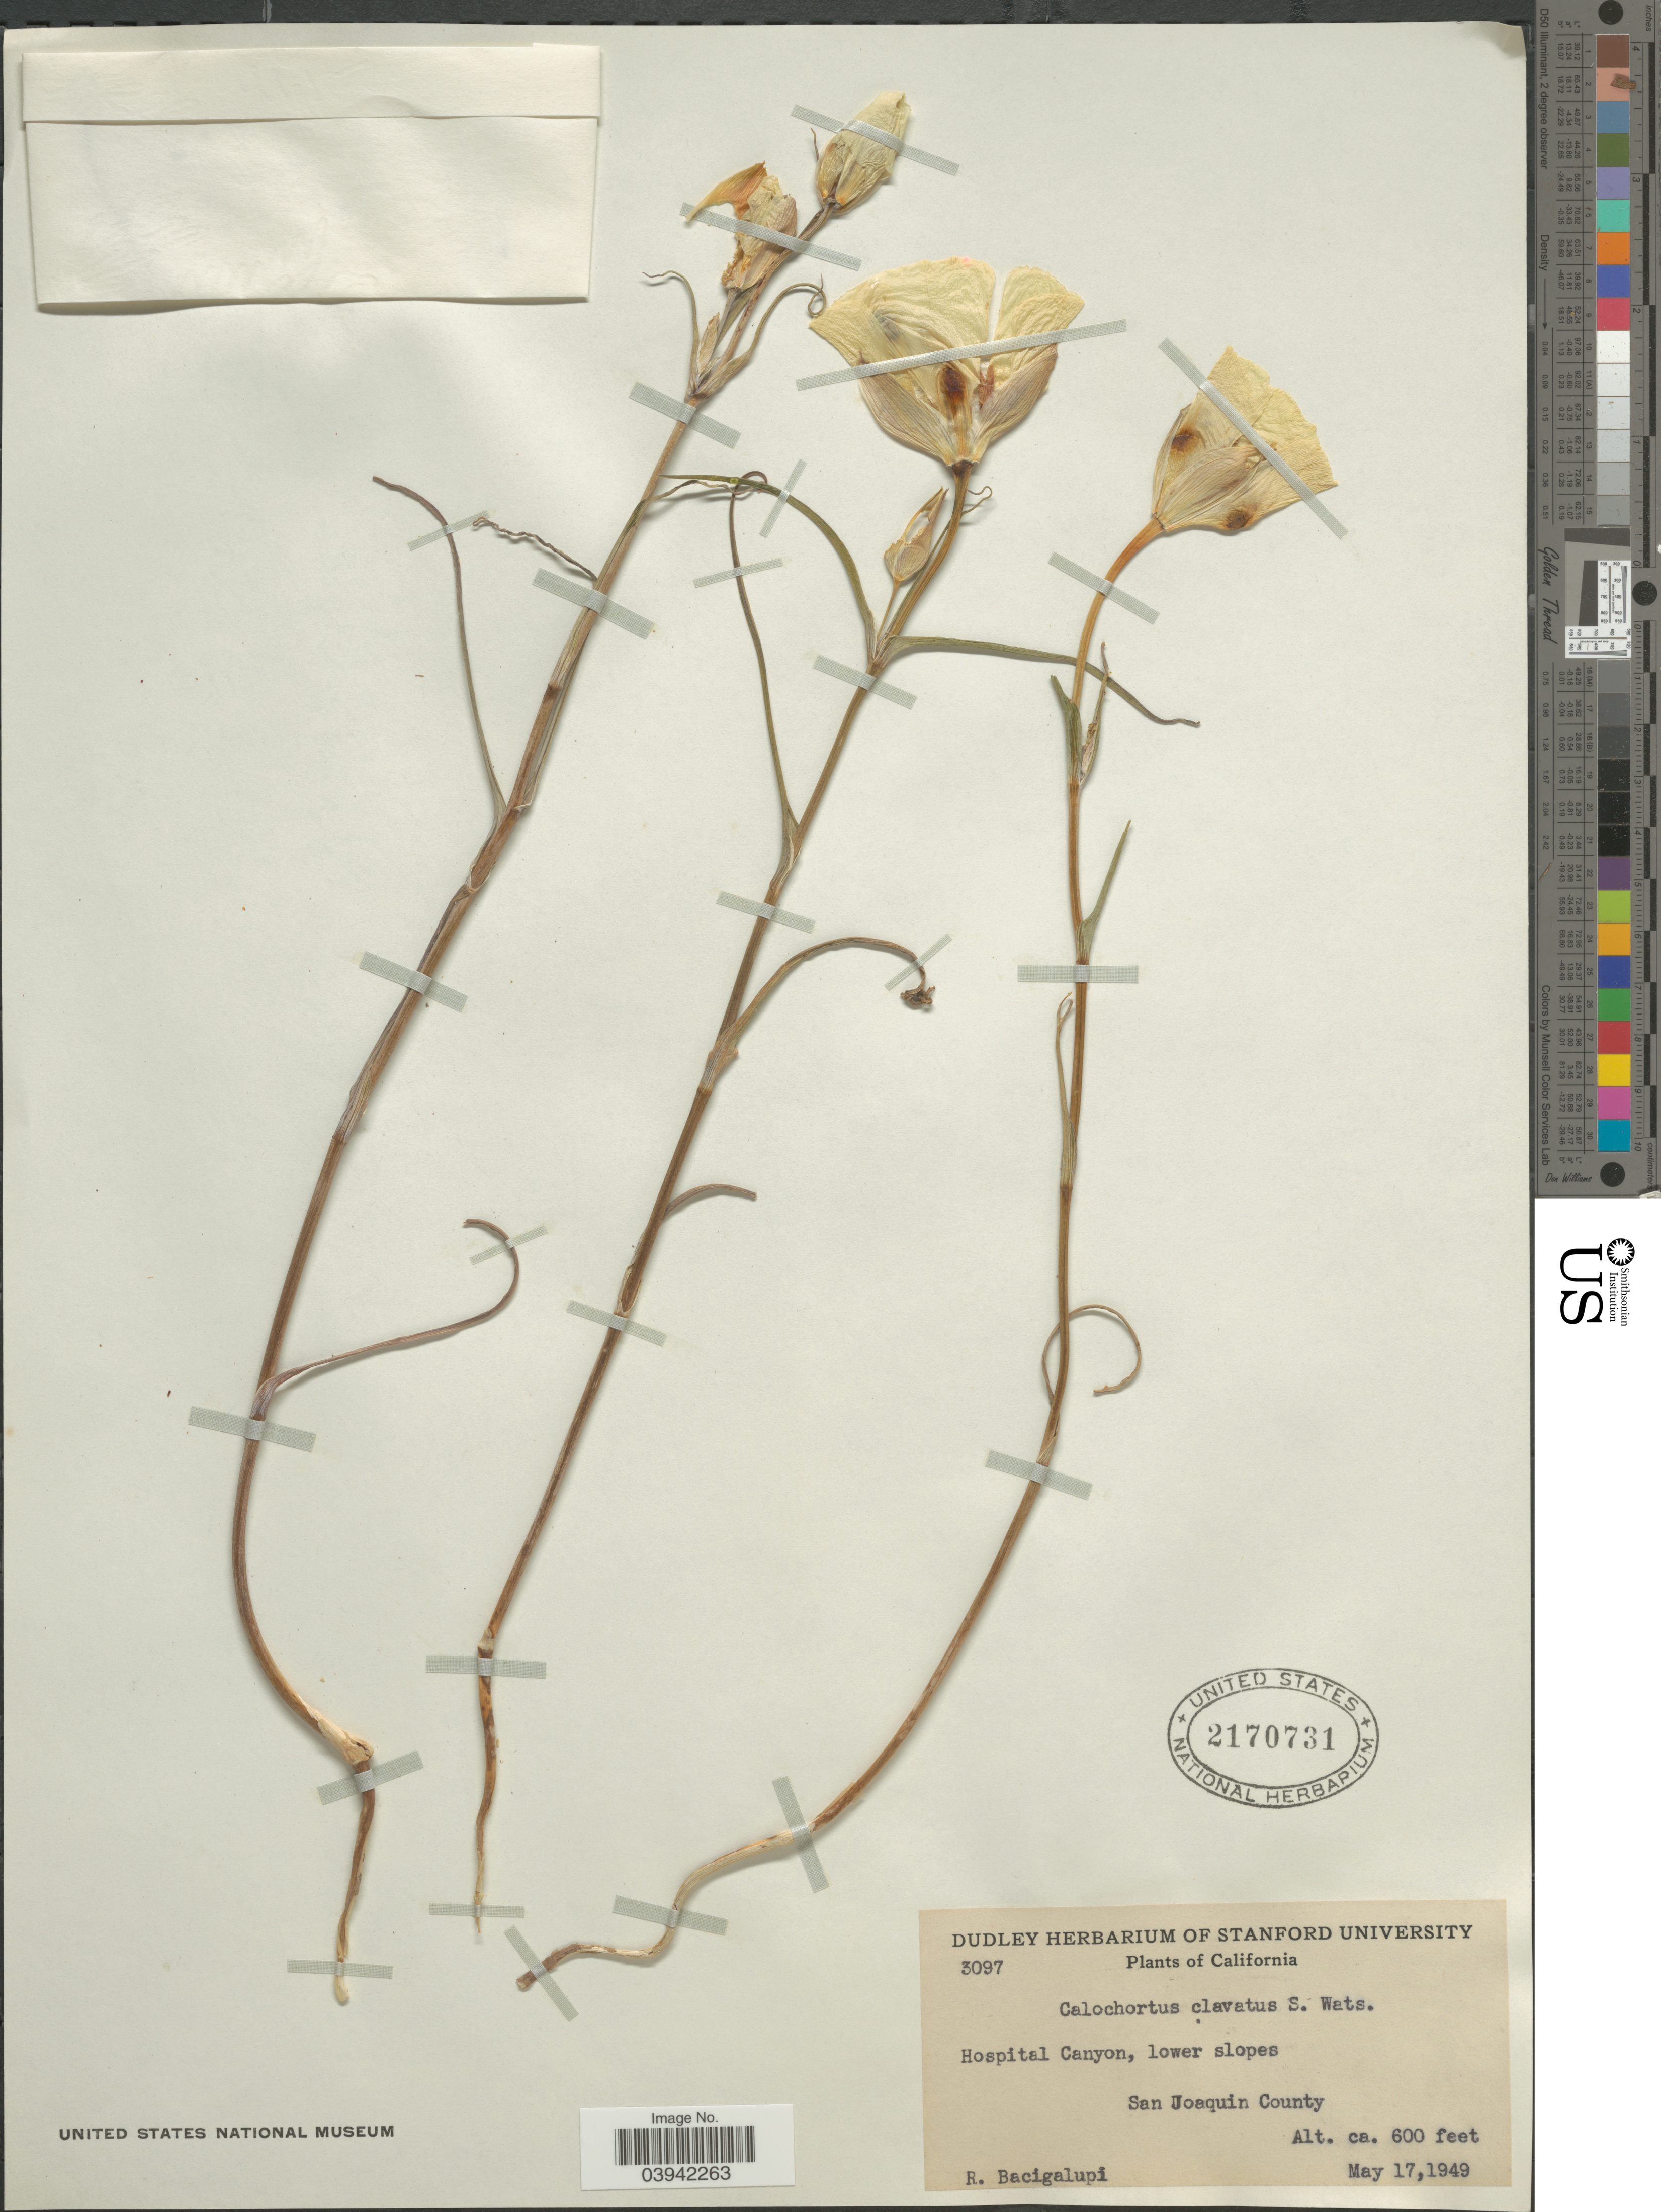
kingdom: Plantae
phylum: Tracheophyta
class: Liliopsida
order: Liliales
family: Liliaceae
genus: Calochortus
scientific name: Calochortus clavatus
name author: S. Watson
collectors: R. Bacigalupi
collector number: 3097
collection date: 1949-05-17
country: United States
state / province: California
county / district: San Joaquin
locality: Hospital Canyon, lower slopes. San Joaquin County.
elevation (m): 183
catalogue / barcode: US 2170731